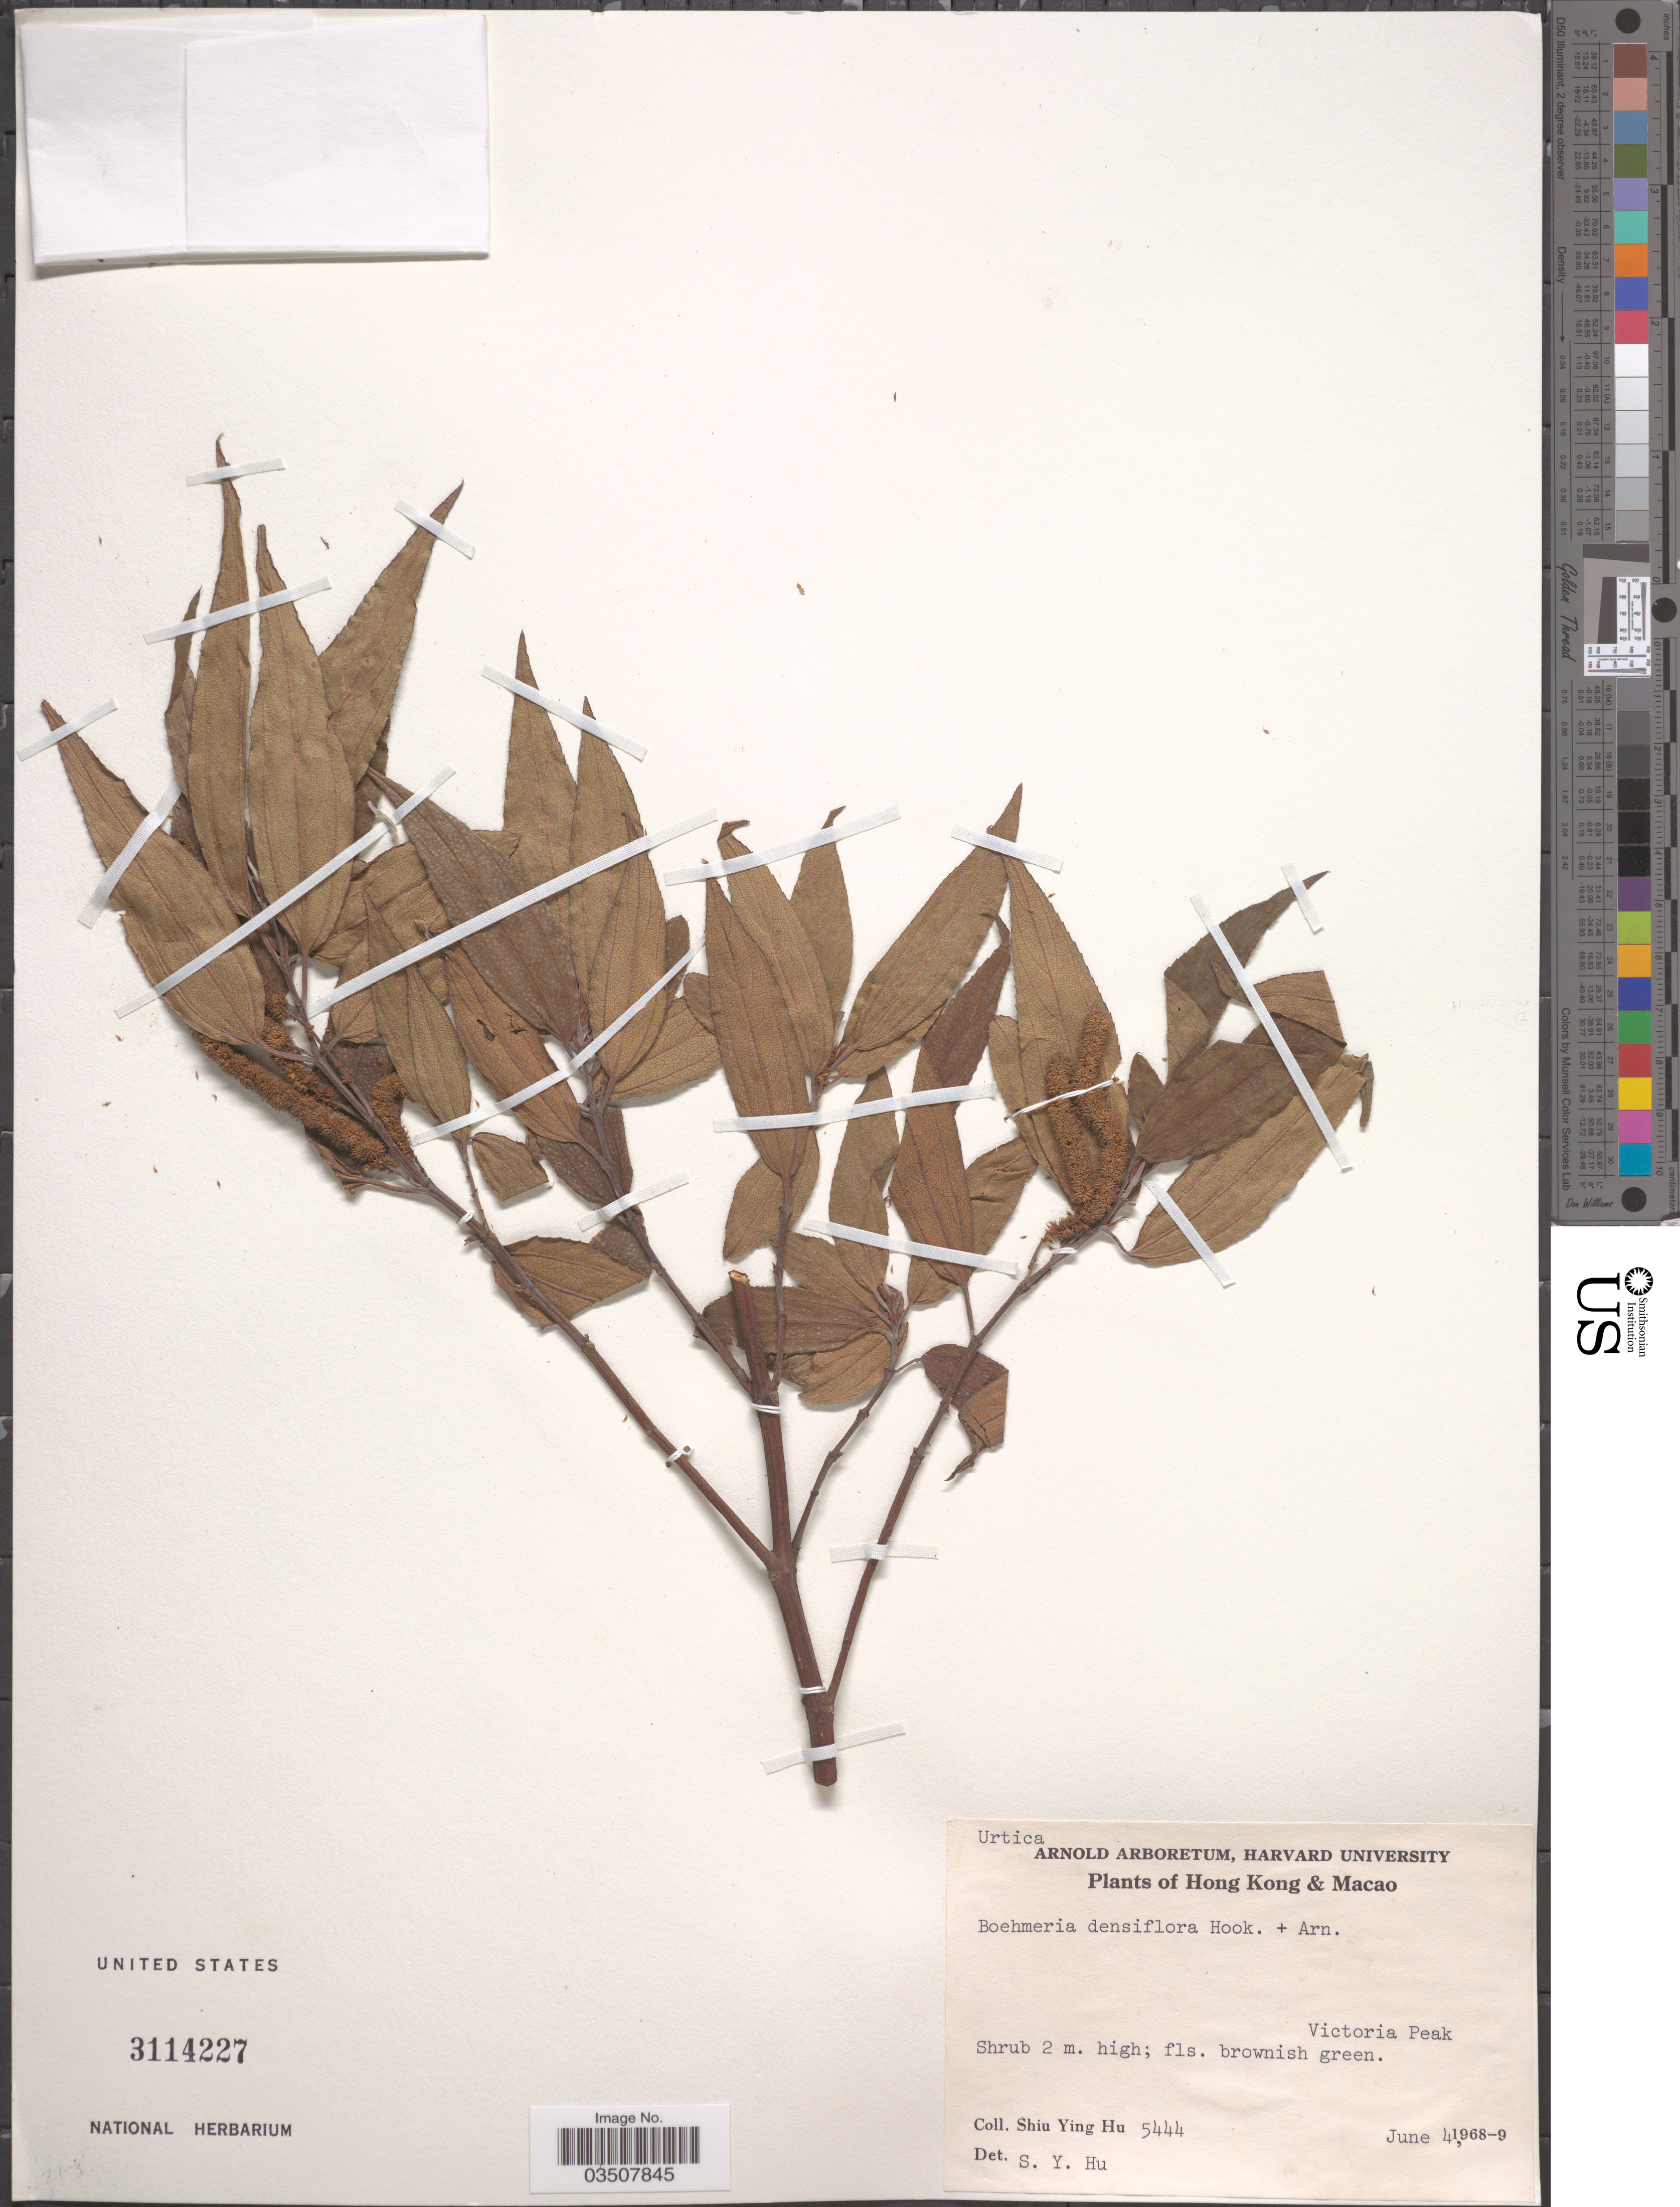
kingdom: Plantae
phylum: Tracheophyta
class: Magnoliopsida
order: Rosales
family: Urticaceae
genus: Boehmeria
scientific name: Boehmeria densiflora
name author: Hook. & Arn.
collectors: S. Y. Hu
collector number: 5444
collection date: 1968-06-04/1969-06-04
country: China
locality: Hong Kong & Macao. Victoria Peak.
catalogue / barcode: US 3114227